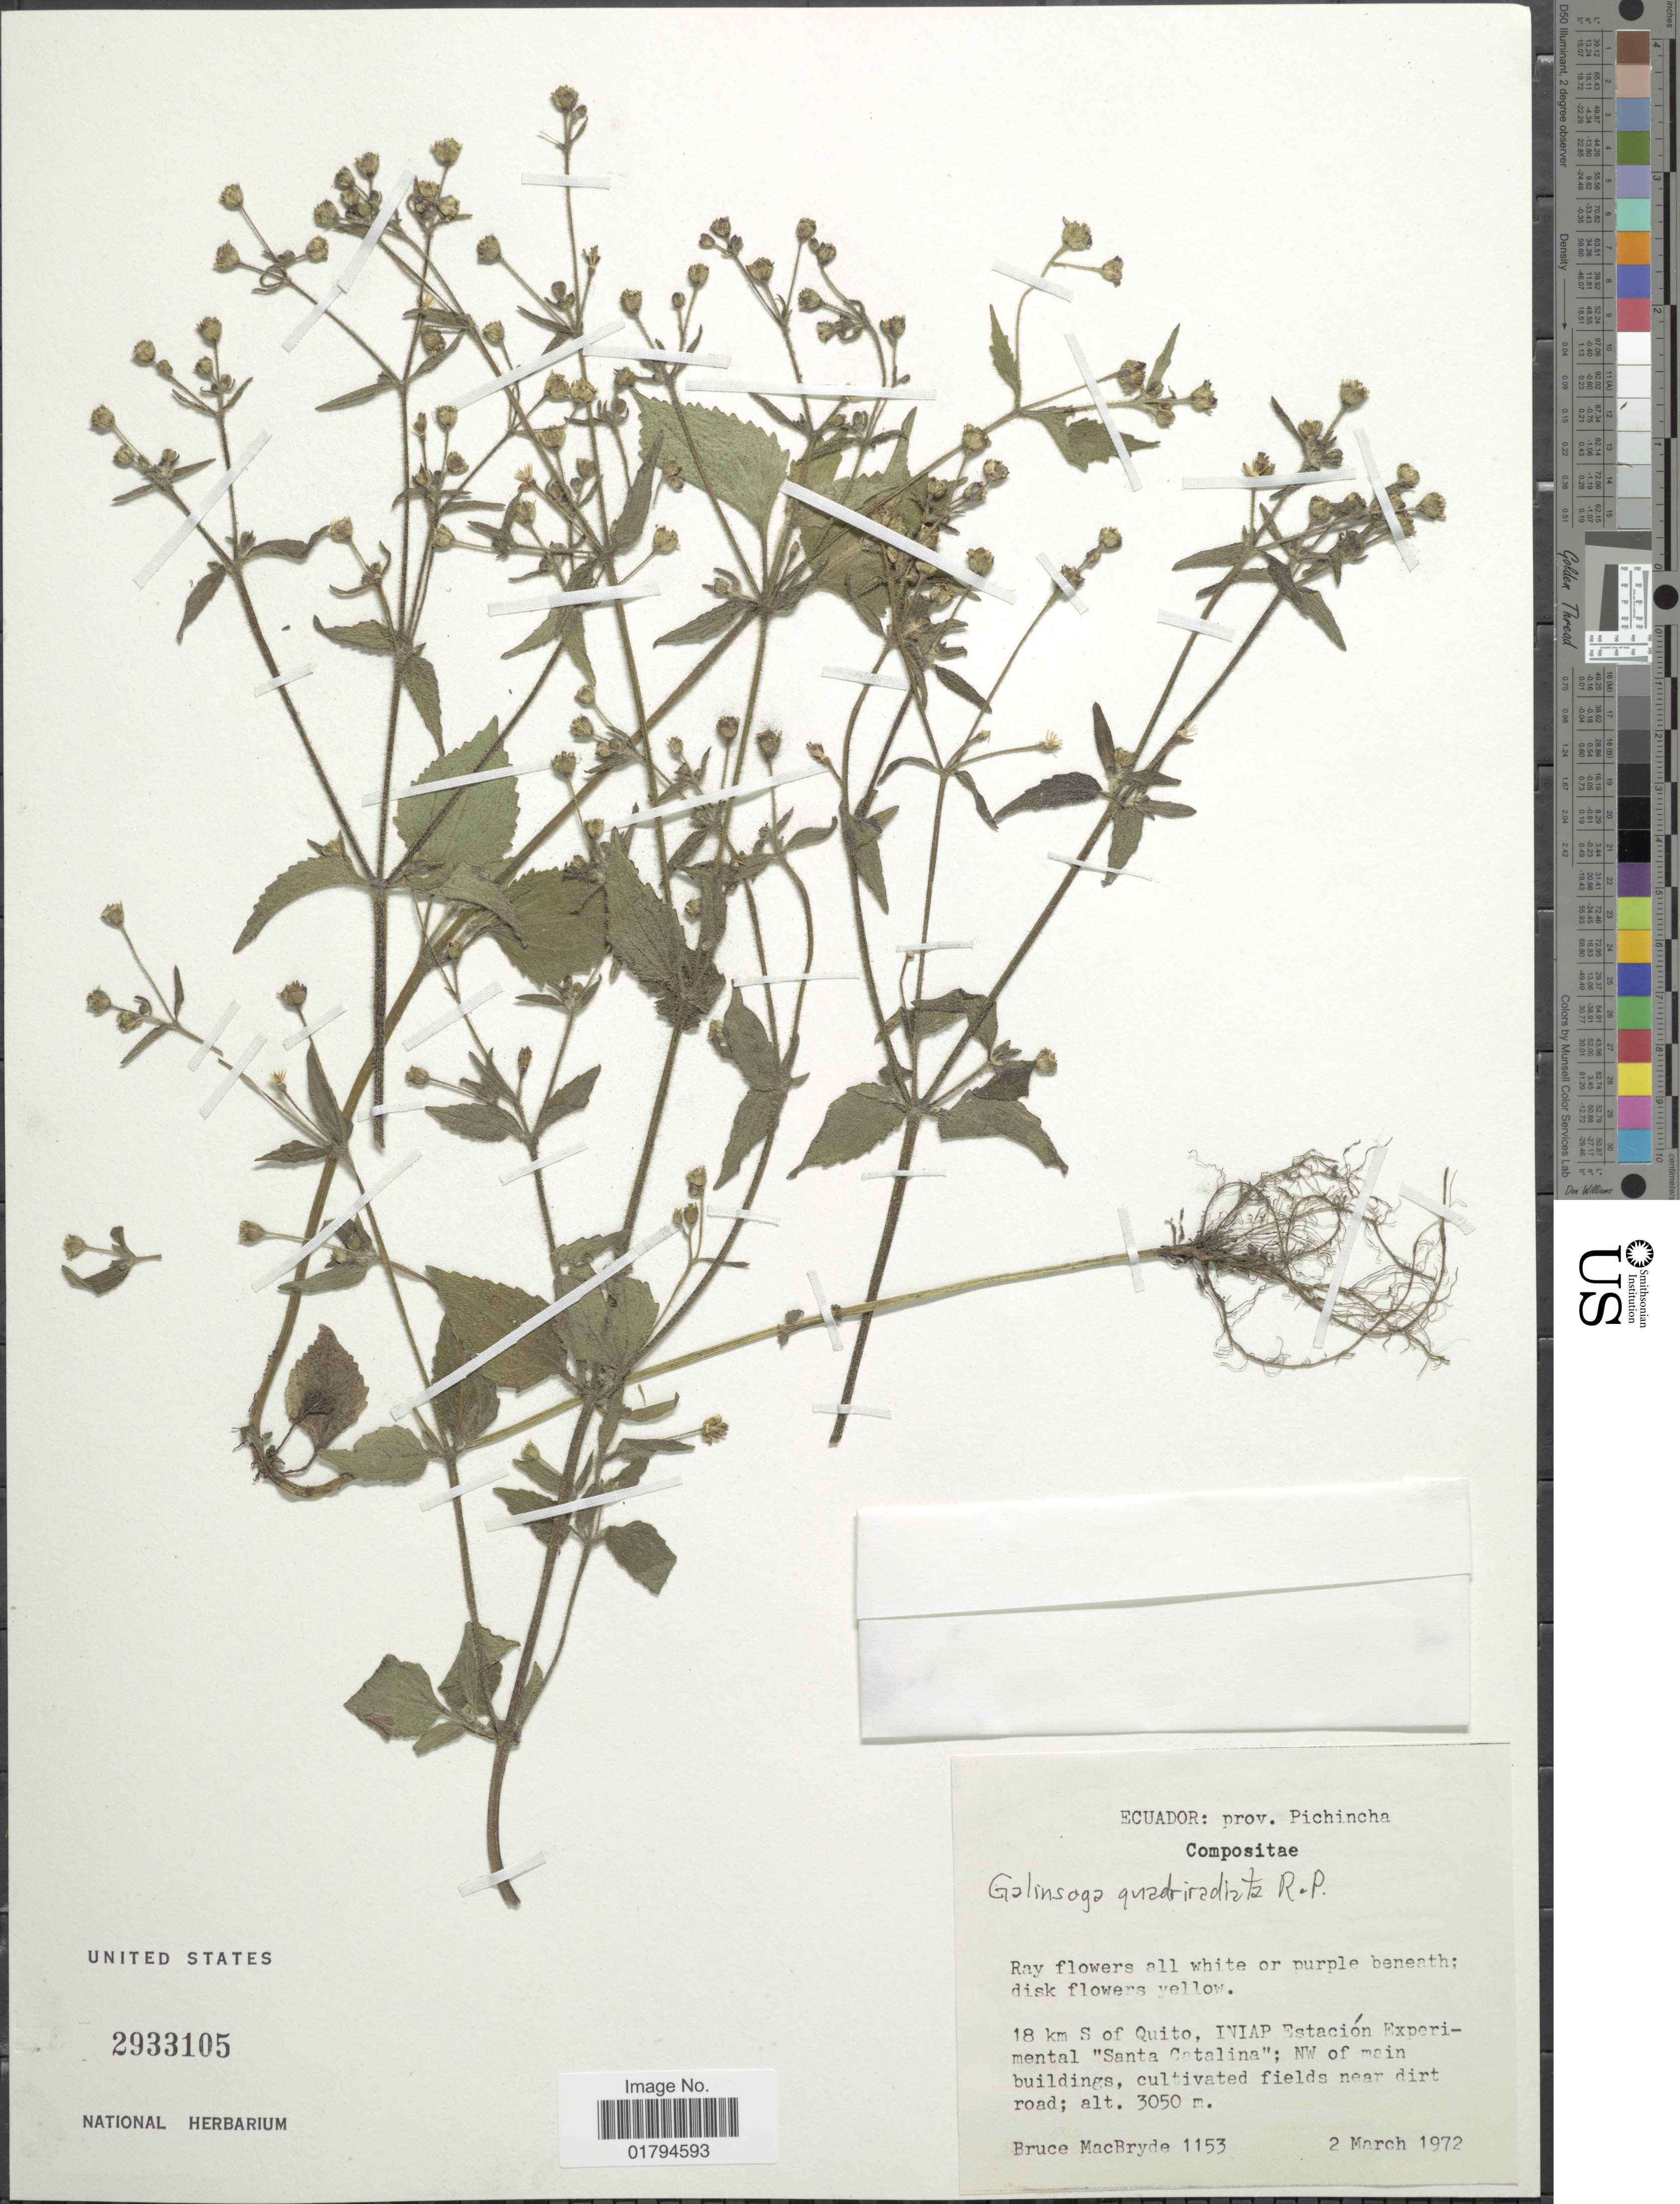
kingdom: Plantae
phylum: Tracheophyta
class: Magnoliopsida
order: Asterales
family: Asteraceae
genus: Galinsoga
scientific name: Galinsoga quadriradiata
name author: Ruiz & Pav.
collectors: B. MacBryde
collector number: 1153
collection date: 1972-03-02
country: Ecuador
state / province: Pichincha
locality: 18 km S of Quito, INIAP Estacion Experimental "Santa Catalina"Nw of main buildings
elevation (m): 3050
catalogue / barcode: US 2933105